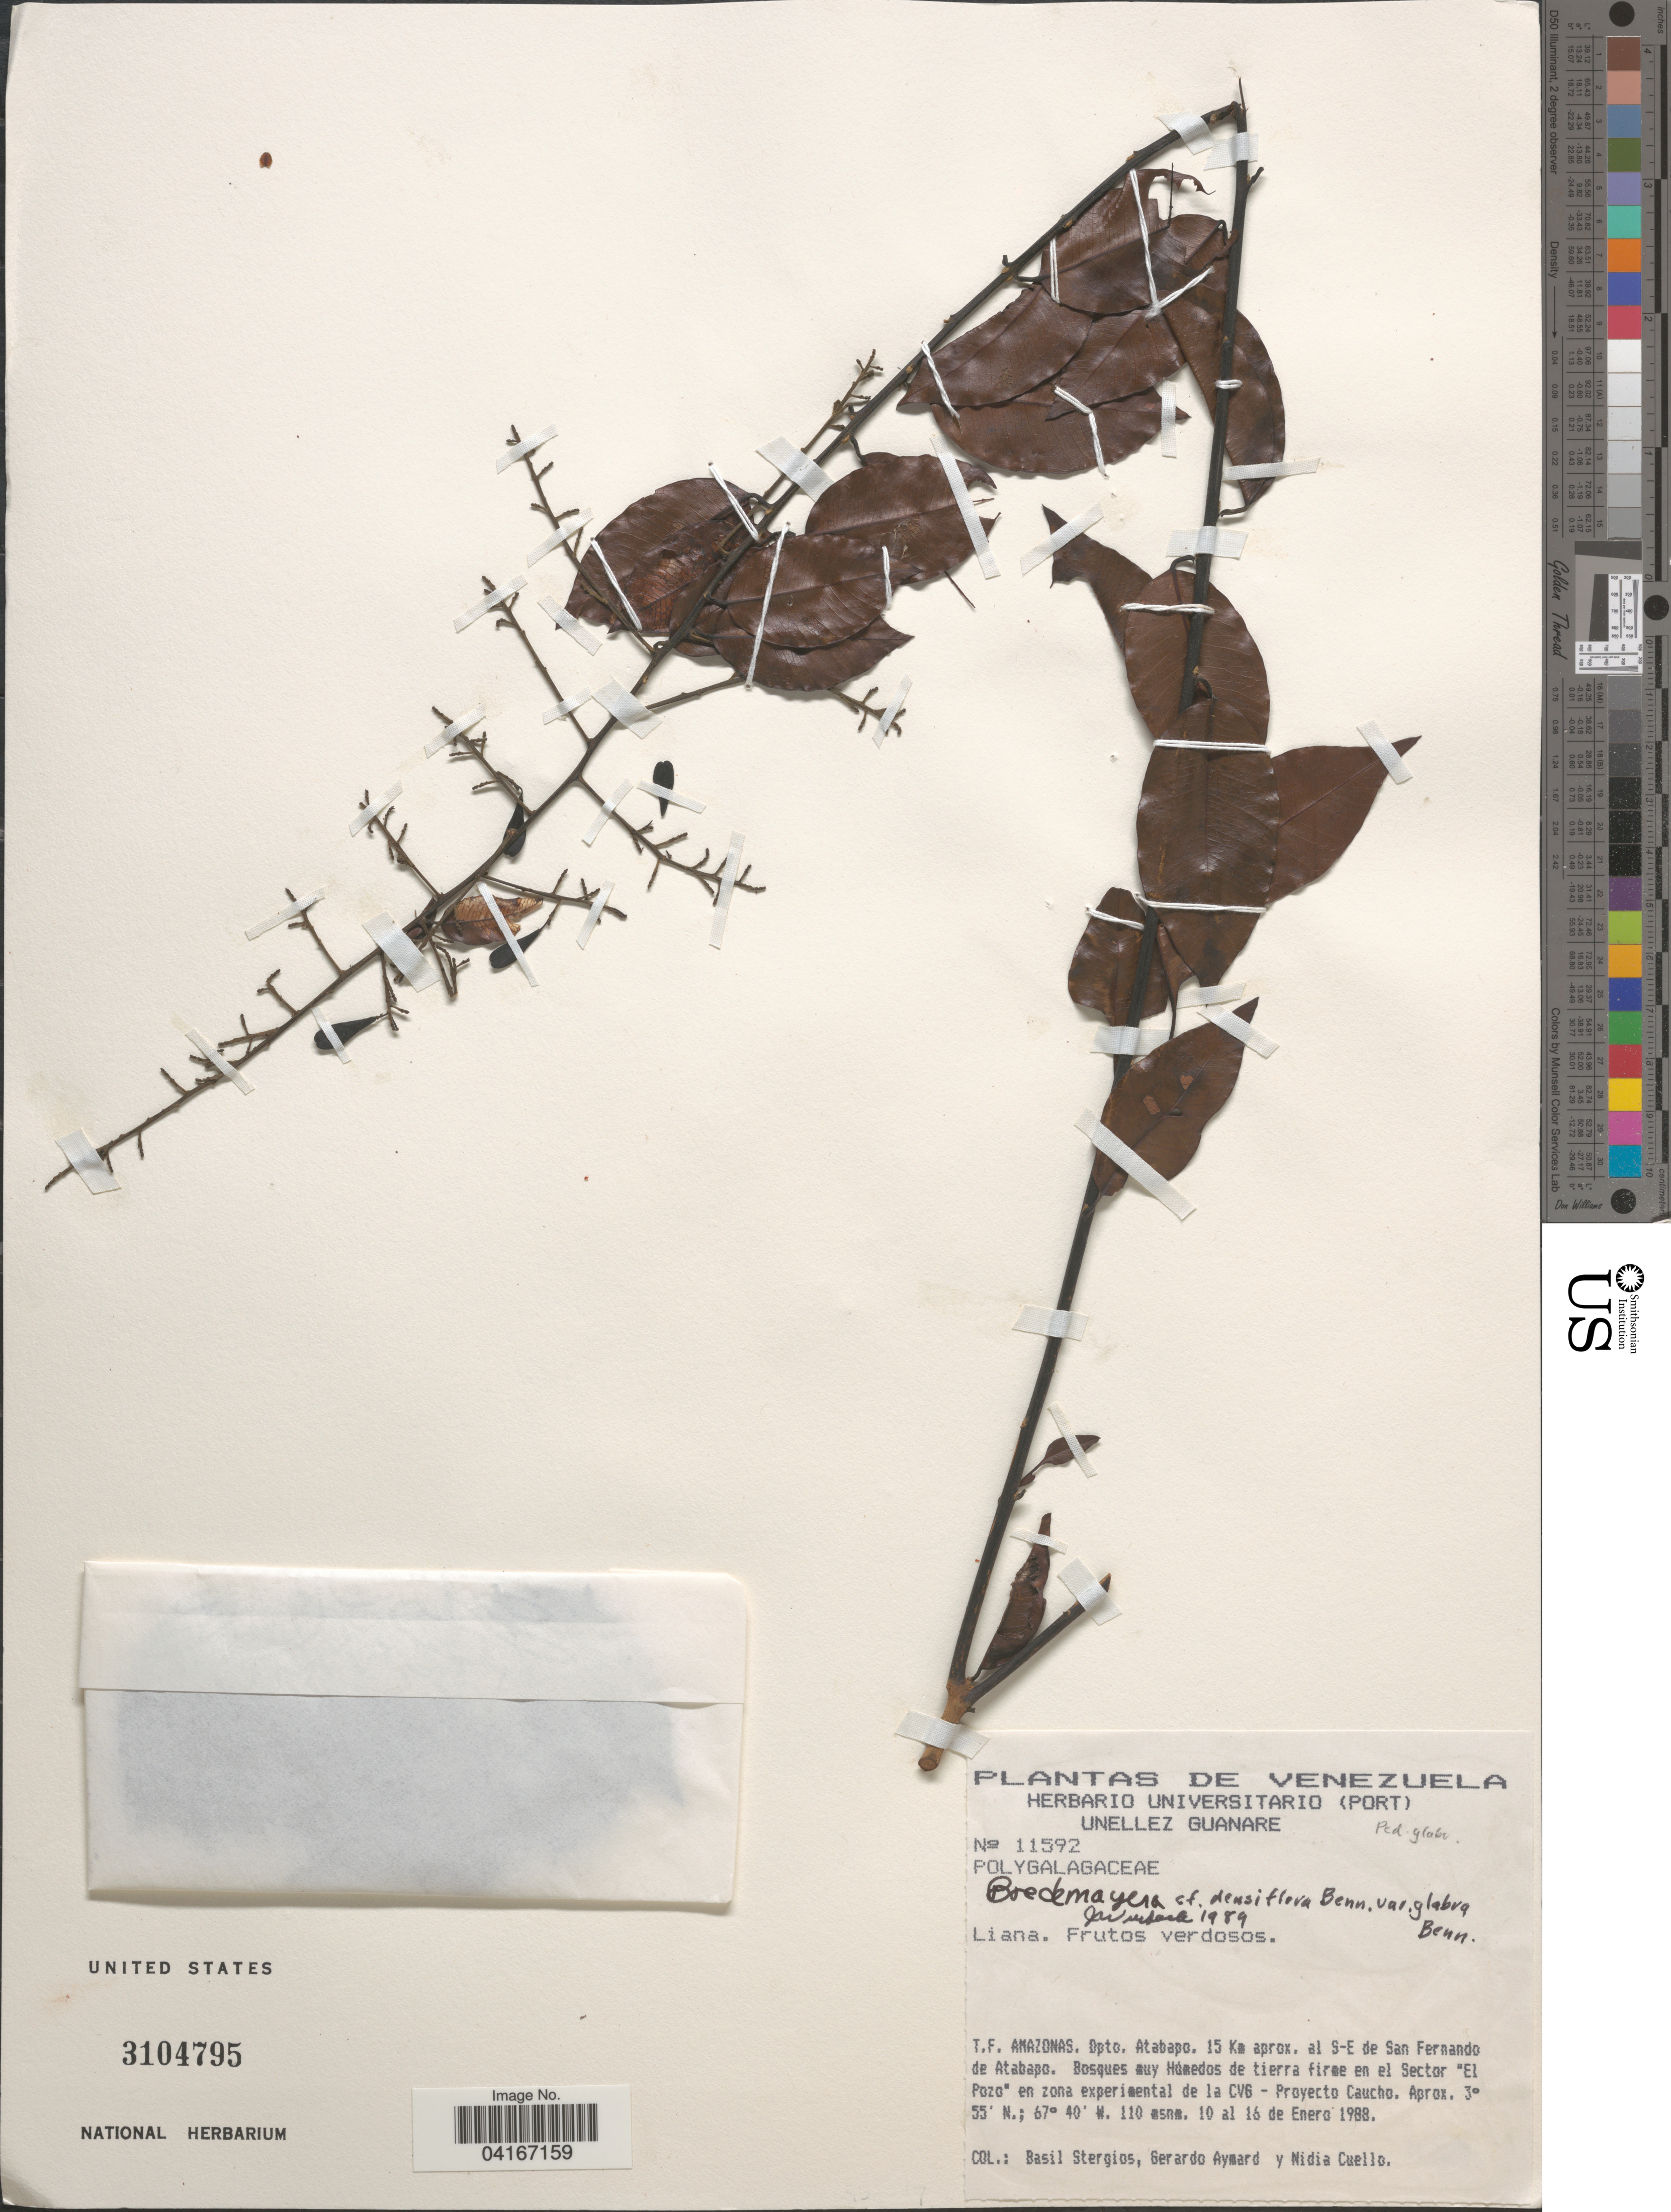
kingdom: Plantae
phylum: Tracheophyta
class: Magnoliopsida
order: Fabales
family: Polygalaceae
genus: Bredemeyera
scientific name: Bredemeyera densiflora var. glabra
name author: A.W. Benn.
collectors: B. G. Stergios, G. A. Aymard & N. L. Cuello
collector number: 11592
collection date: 1988-01-10/1988-01-16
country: Venezuela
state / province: Amazonas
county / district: Atabapo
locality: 12 Km aprox. SE de San Fernando de Atabapo. Sector "El Pazo" en zona experimental de la CVG-Proyecto Caucho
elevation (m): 110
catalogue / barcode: US 3104795